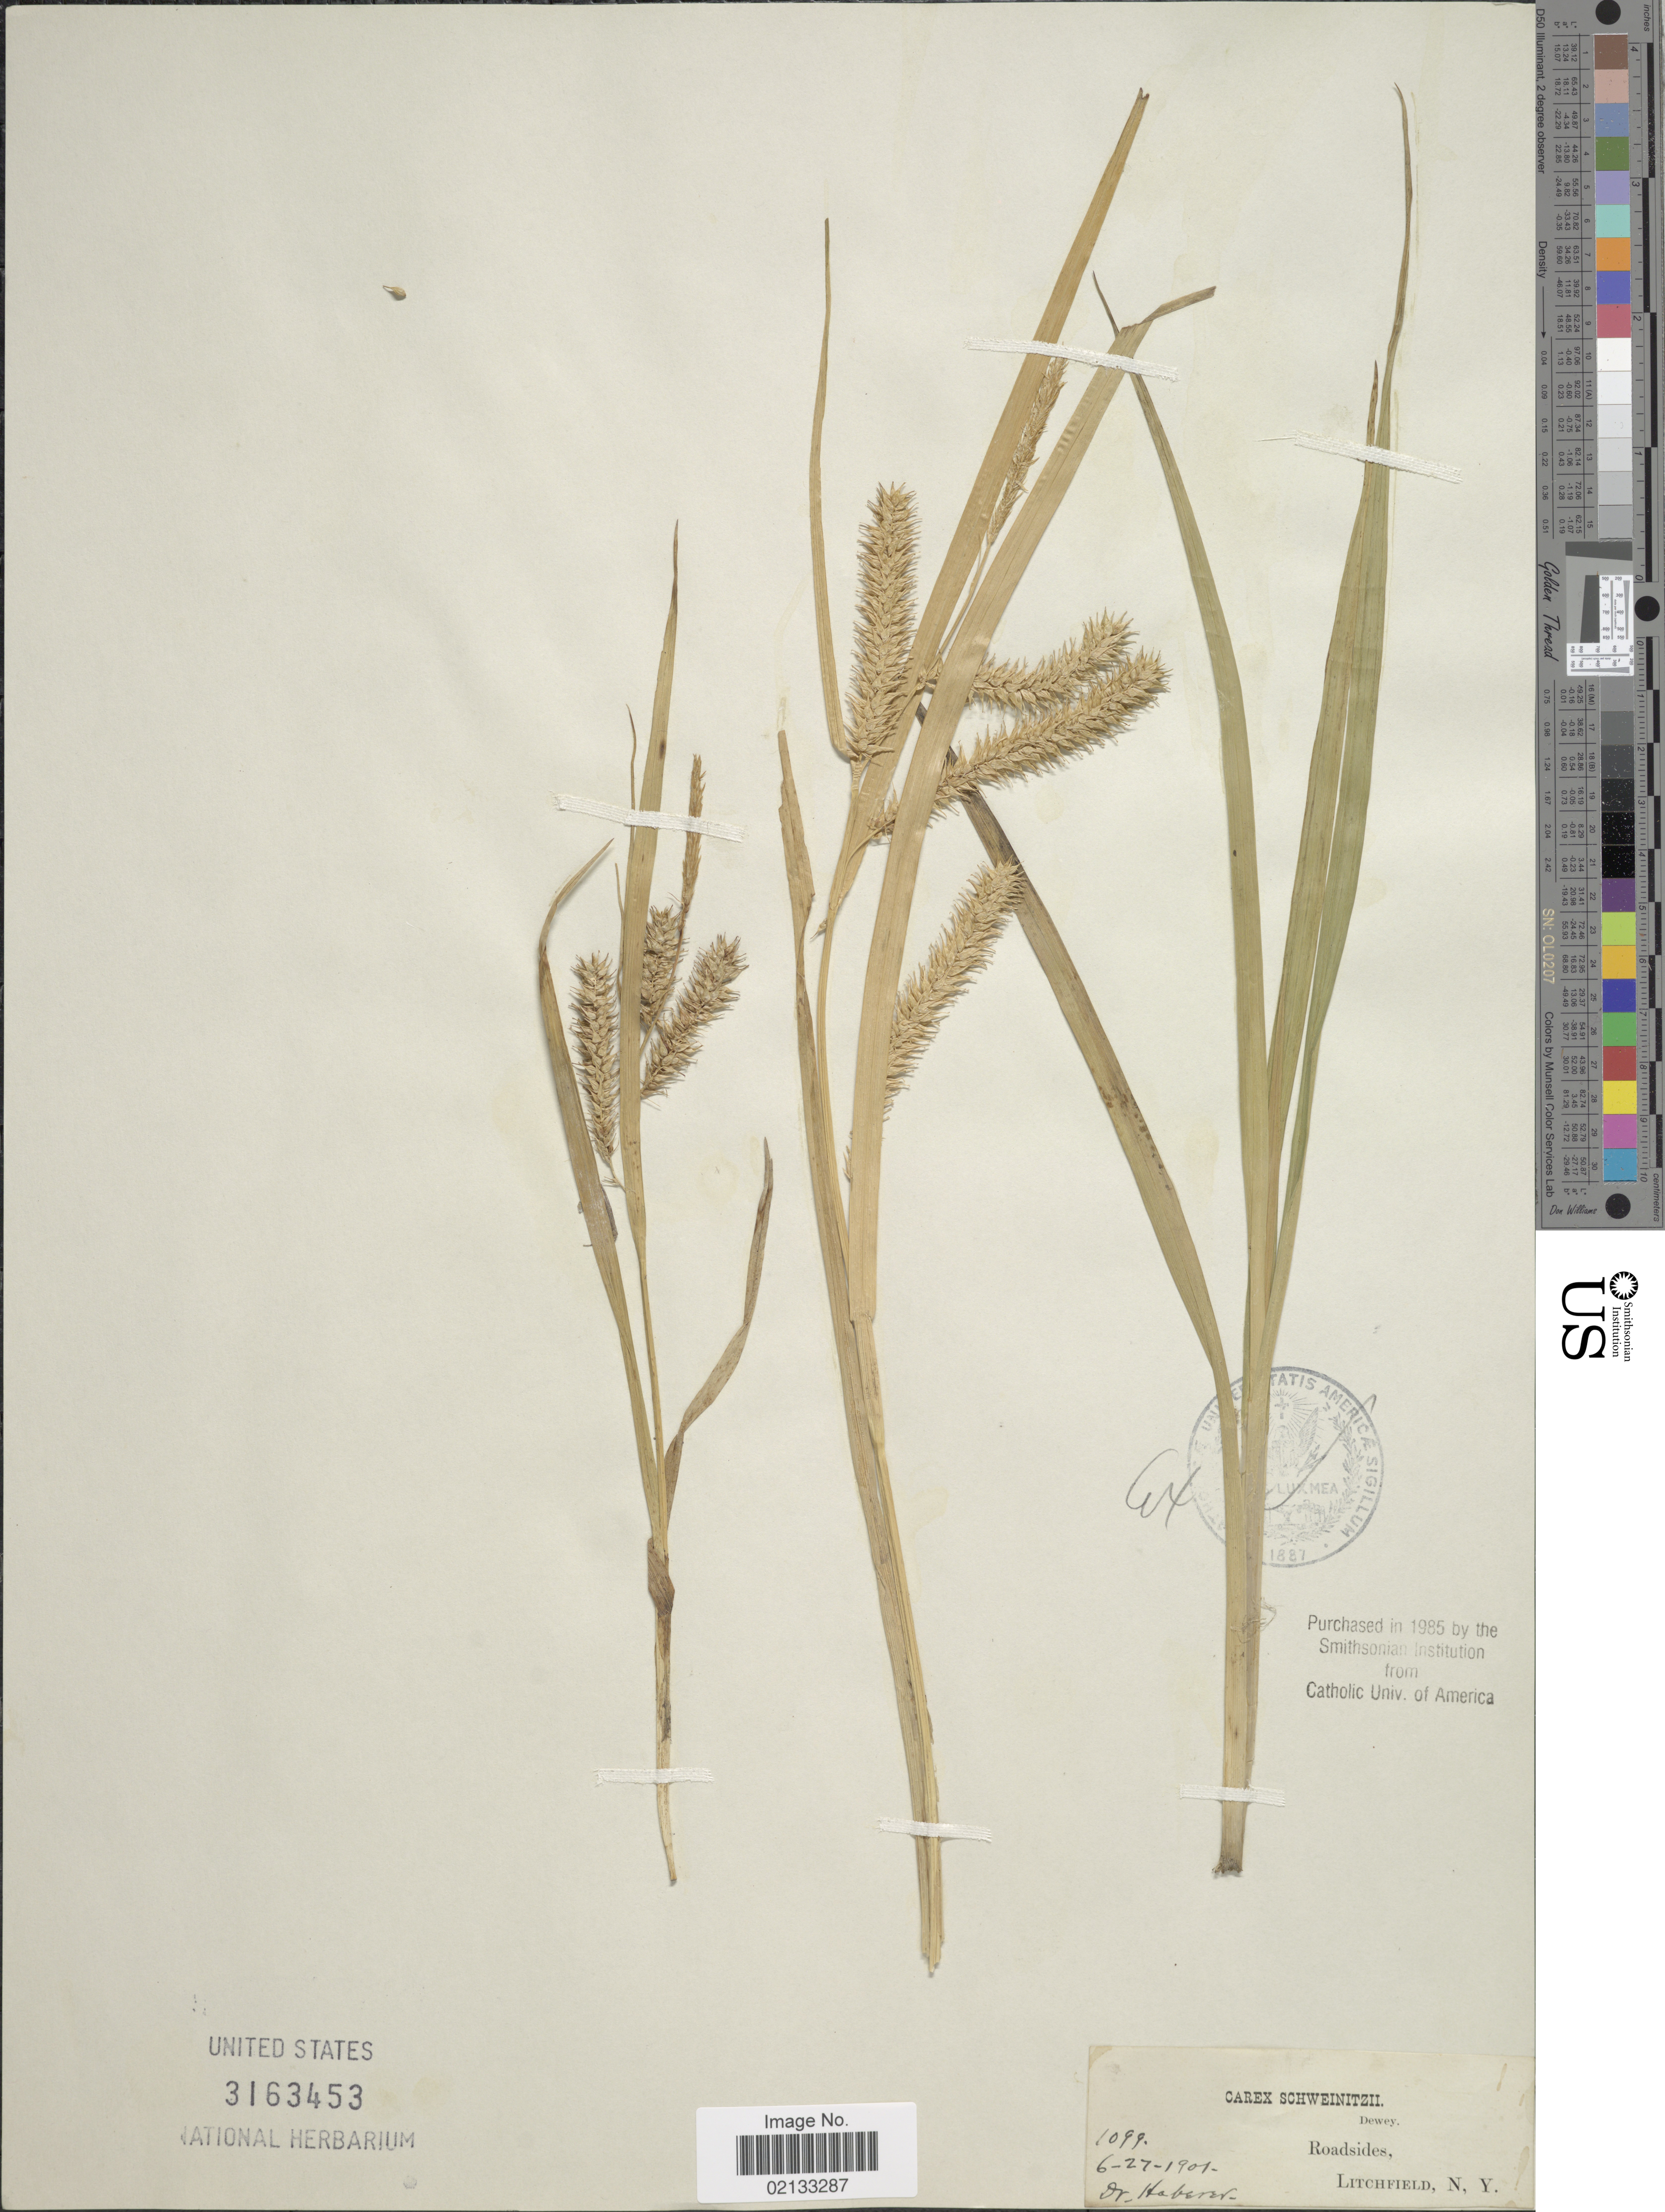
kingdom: Plantae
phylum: Tracheophyta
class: Liliopsida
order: Poales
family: Cyperaceae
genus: Carex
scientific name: Carex schweinitzii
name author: Dewey ex Schwein.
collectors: Haberer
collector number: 1099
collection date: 1901-06-27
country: United States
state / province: New York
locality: Roadsides, Litchfield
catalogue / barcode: US 3163453